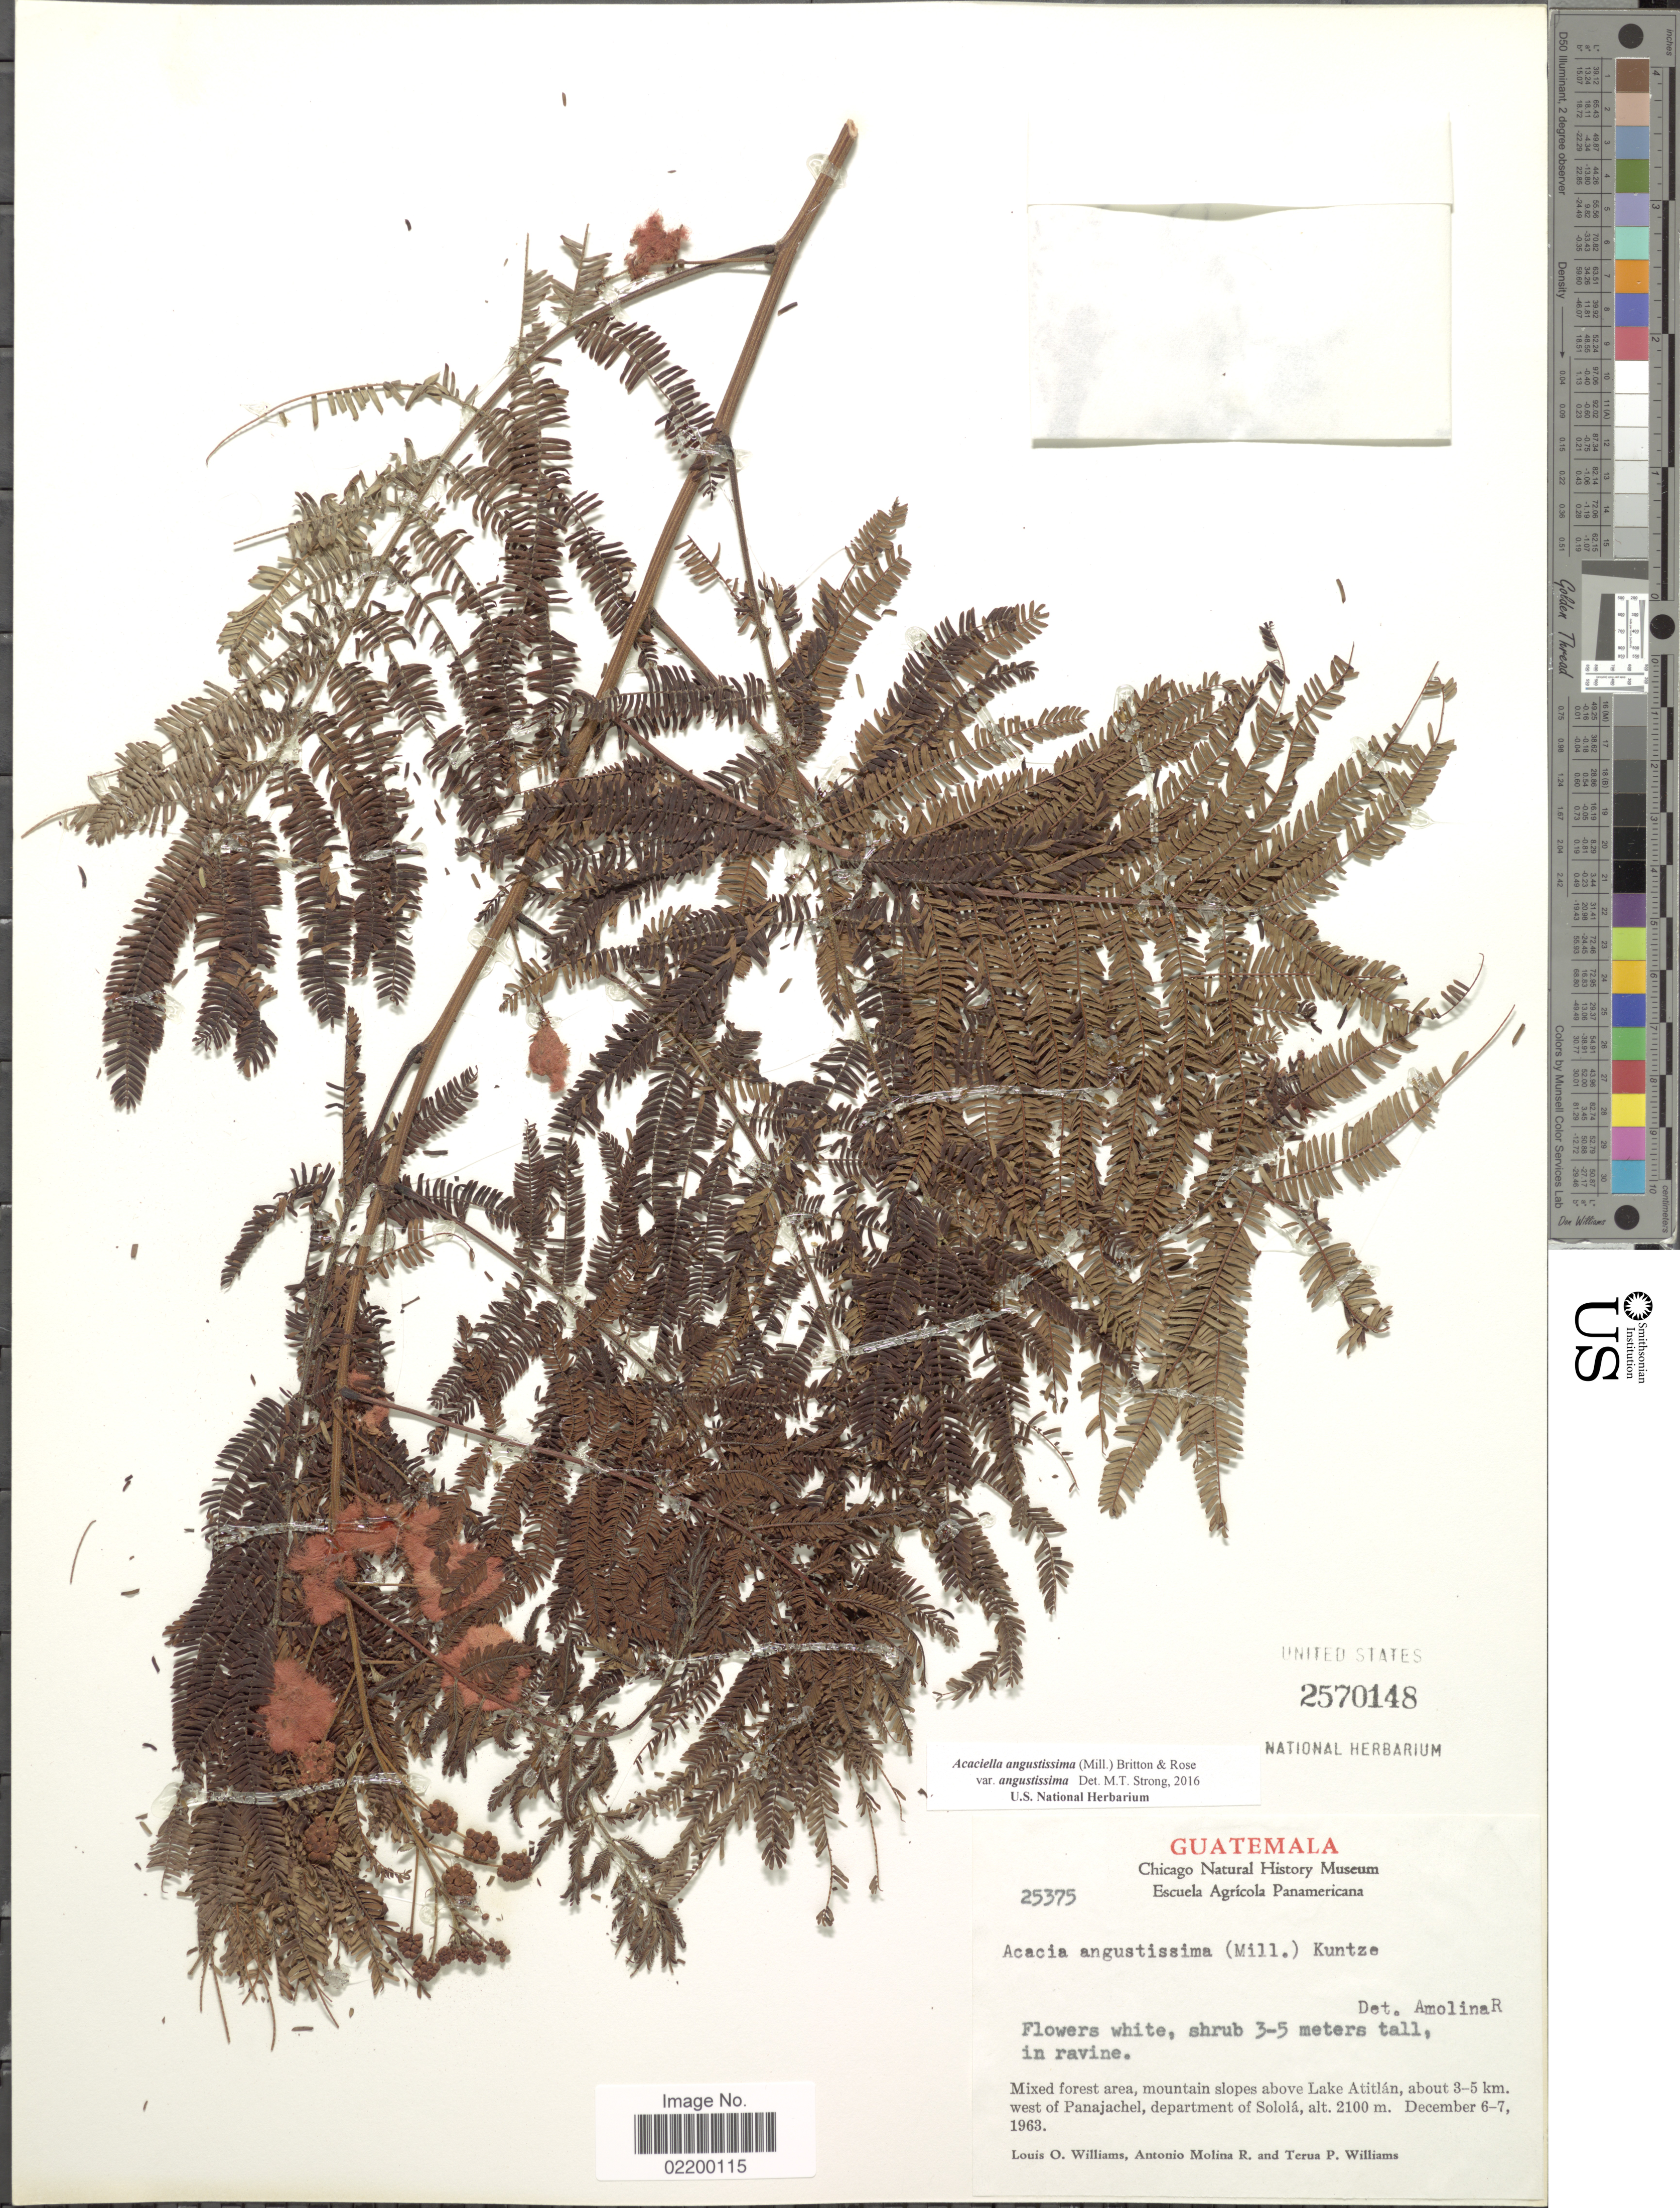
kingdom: Plantae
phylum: Tracheophyta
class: Magnoliopsida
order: Fabales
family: Fabaceae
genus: Acaciella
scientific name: Acaciella angustissima var. angustissima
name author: (Mill.) Britton & Rose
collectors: L. O. Williams, A. Molina R. & T. P. Williams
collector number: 25375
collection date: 1963-12-06/1963-12-07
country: Guatemala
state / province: Sololá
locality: Mountain slopes above Lake Atitlan, 3-5 km west of Panajachel, department of Solola.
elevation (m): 2100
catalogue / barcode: US 2570148